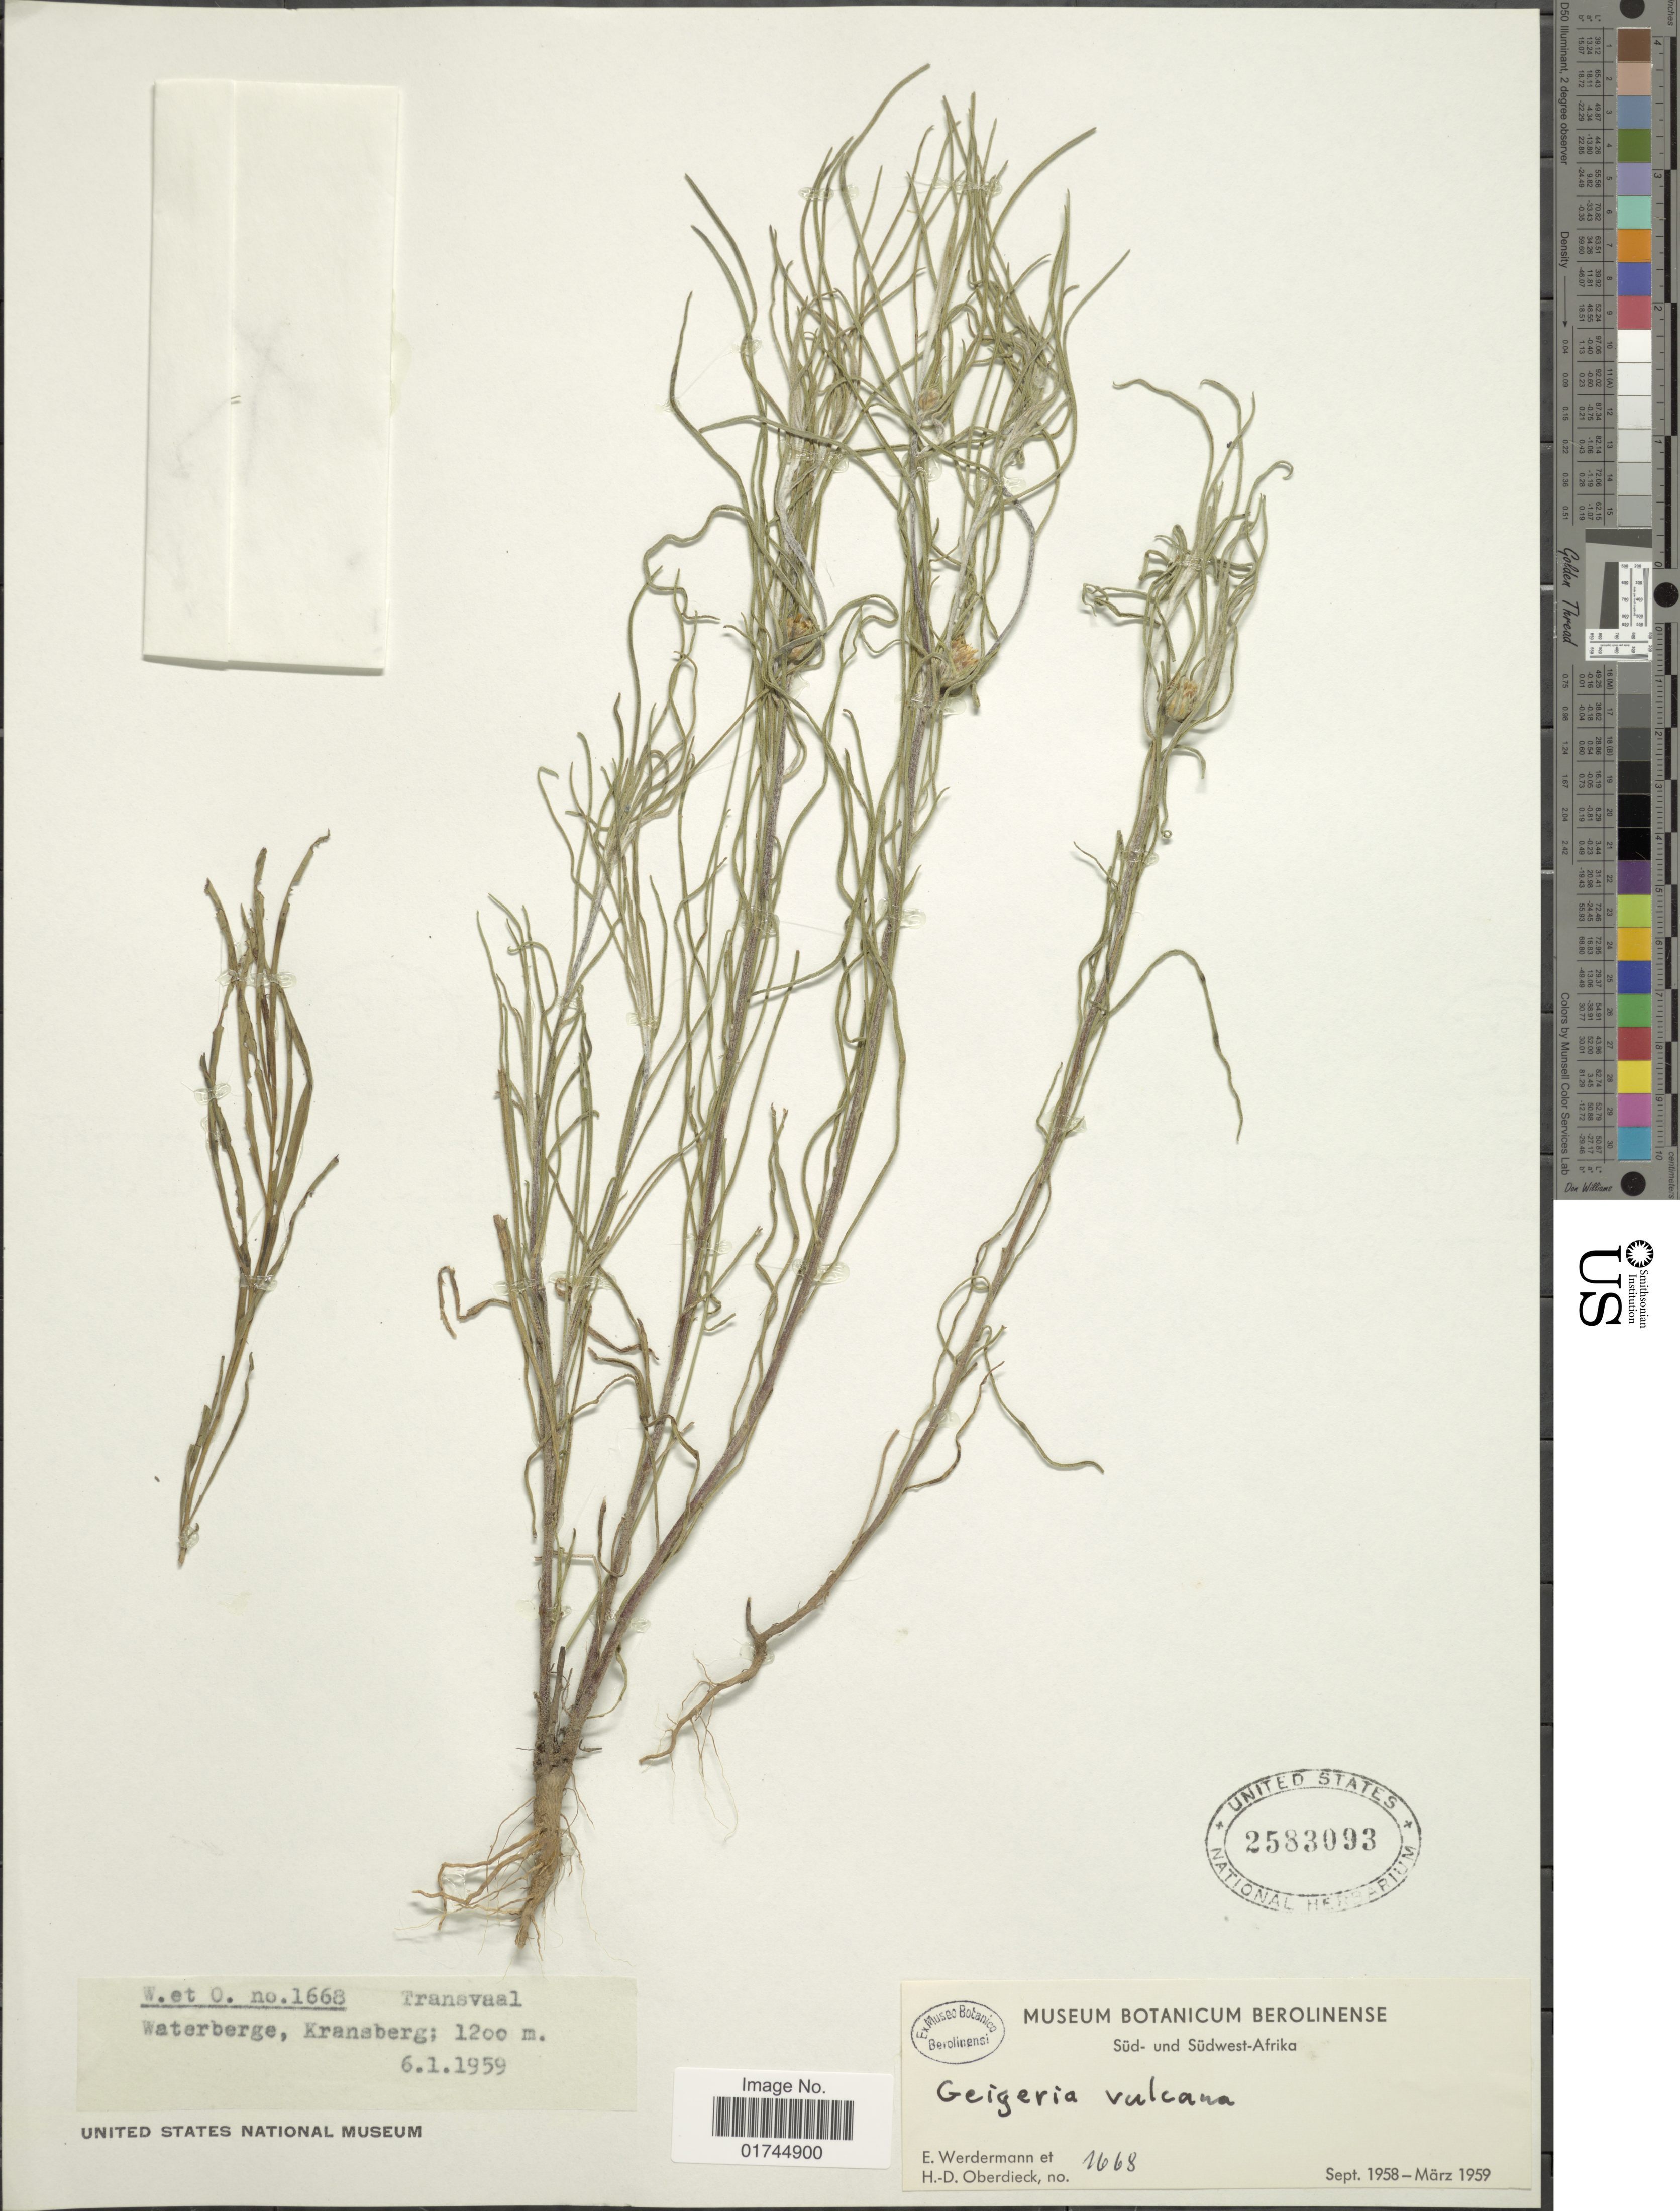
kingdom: Plantae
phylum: Tracheophyta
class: Magnoliopsida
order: Asterales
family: Asteraceae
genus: Geigeria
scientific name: Geigeria vulcana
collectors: E. Werdermann & H. Oberdieck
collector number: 1668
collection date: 1959-01-06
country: Namibia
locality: Süd- und Südwest-Afrika, Transvaal, Waterberge, Kransberg.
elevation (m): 1200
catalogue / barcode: US 2583093